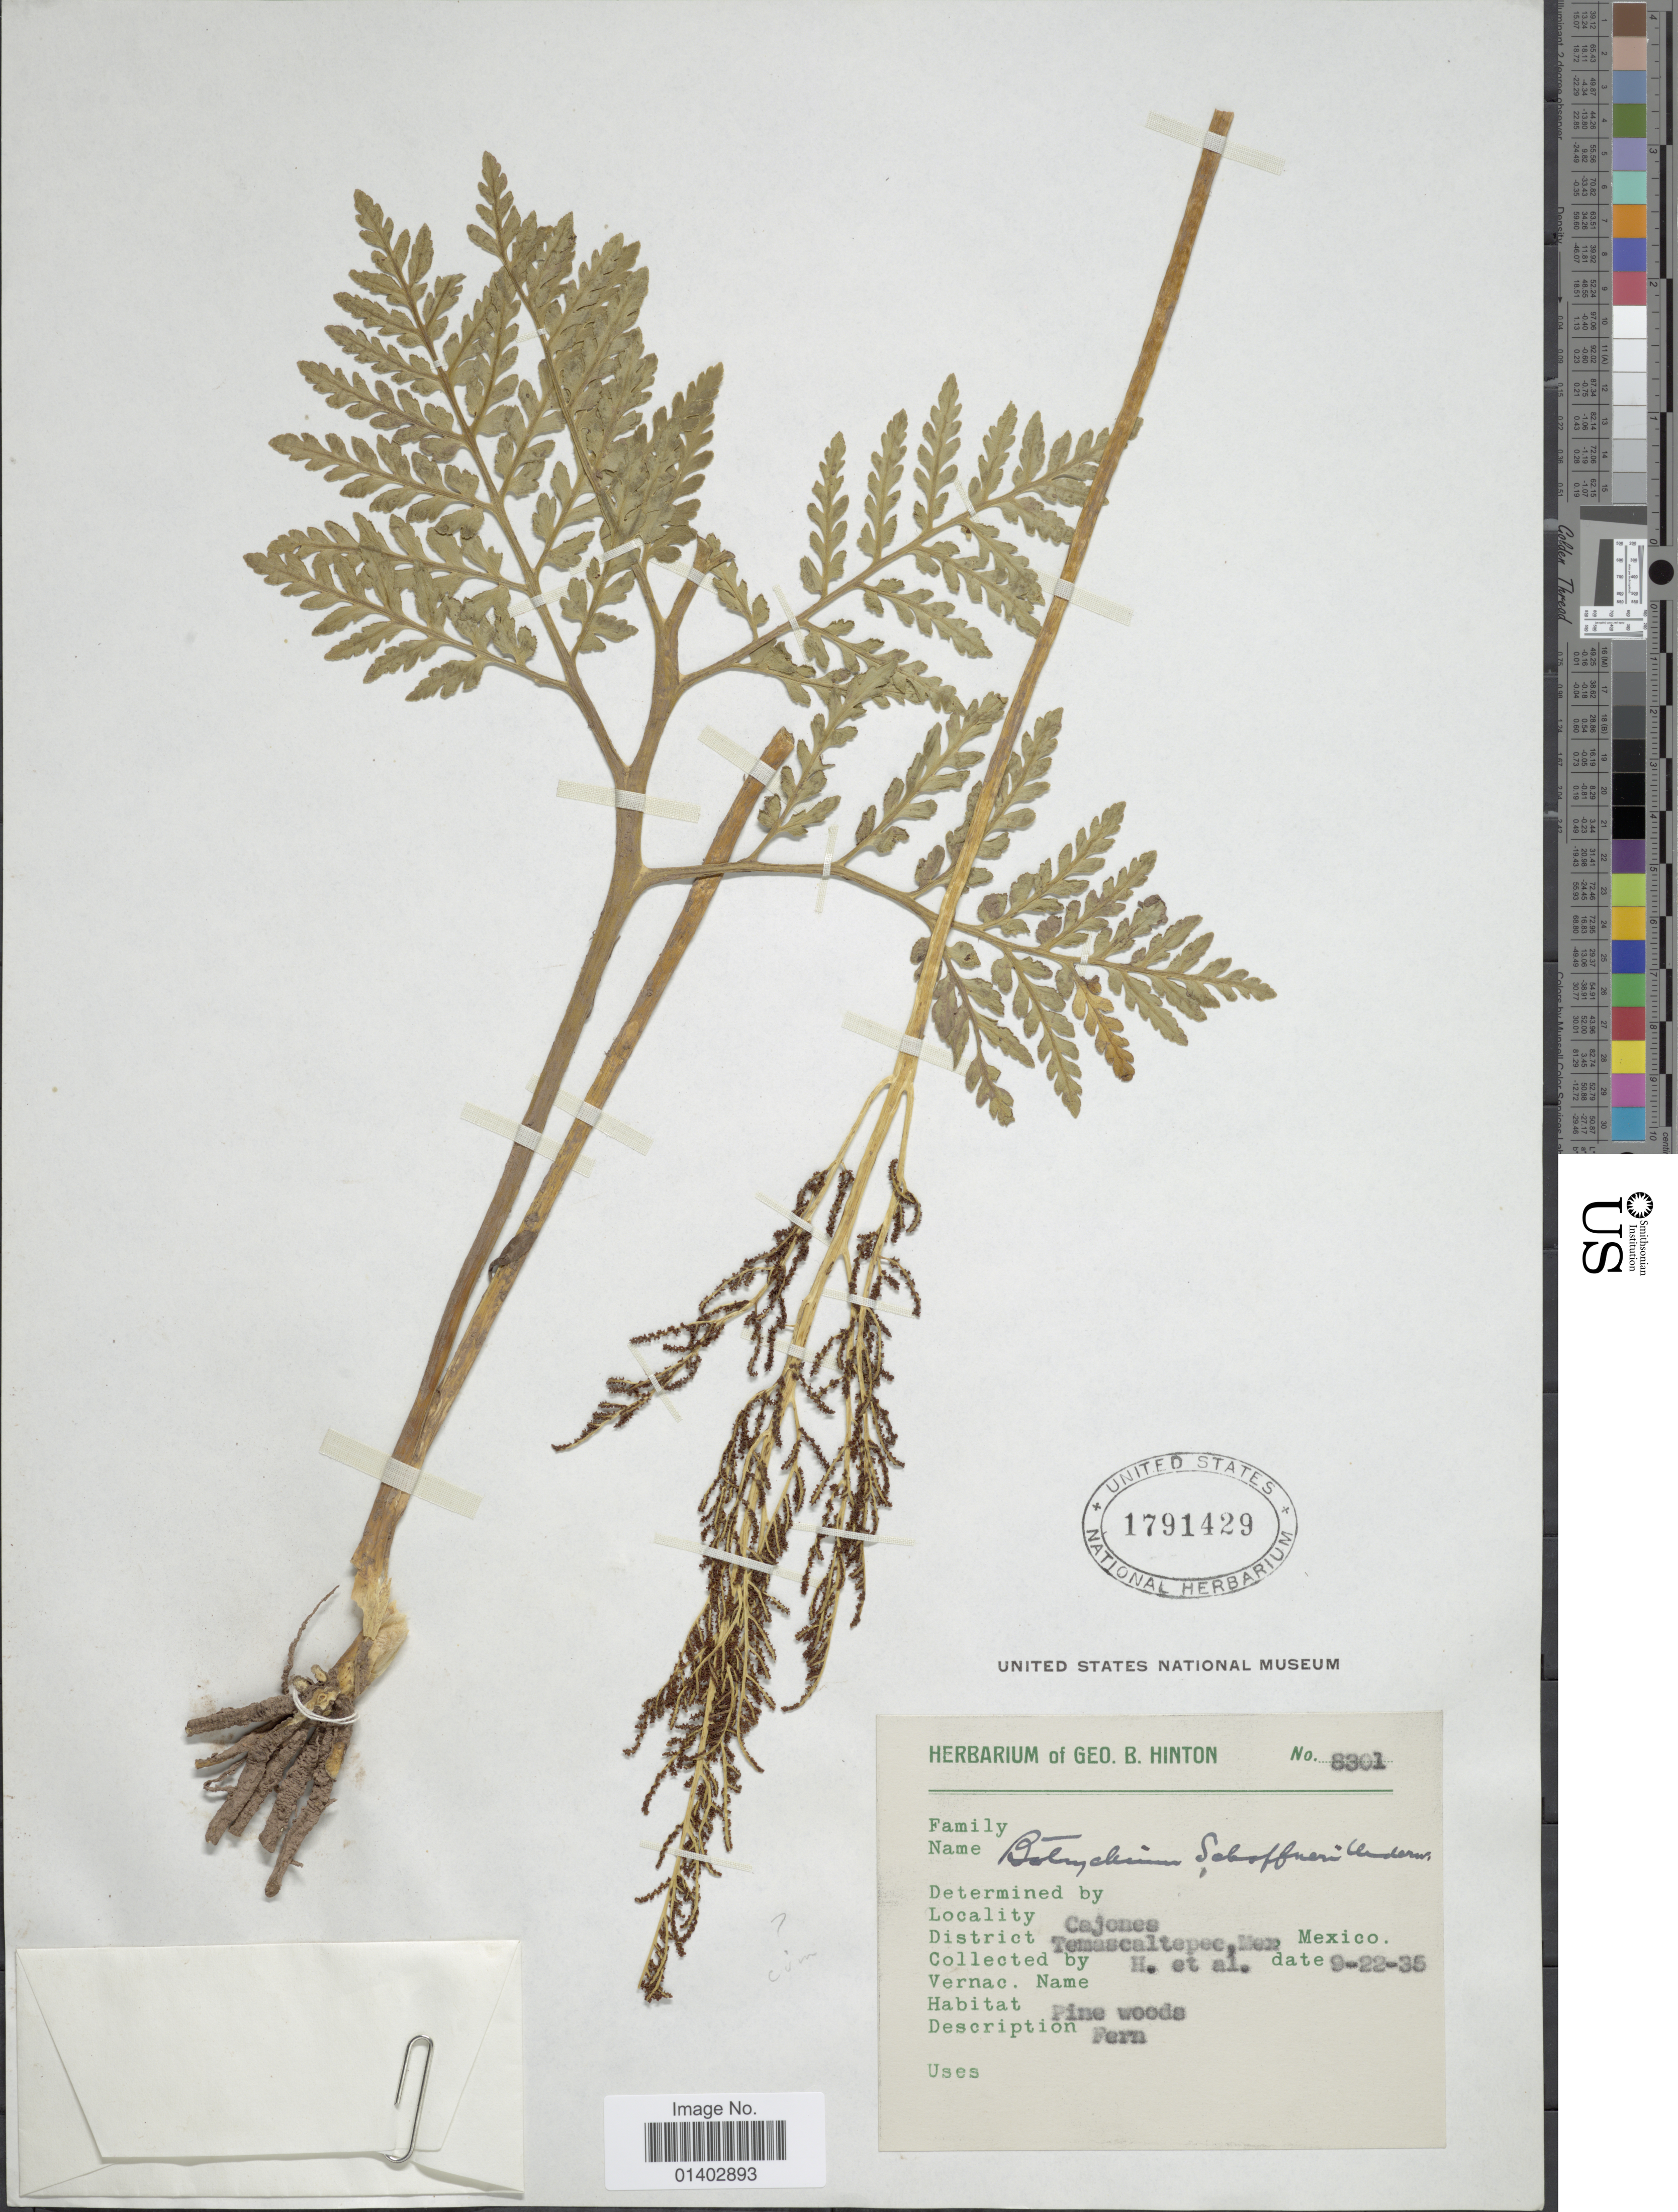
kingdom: Plantae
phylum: Tracheophyta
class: Polypodiopsida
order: Ophioglossales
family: Ophioglossaceae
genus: Botrychium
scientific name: Botrychium schaffneri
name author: Underw.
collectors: G. B. Hinton & et al.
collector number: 8301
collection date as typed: Transcribed d/m/y: 22/9/35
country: Mexico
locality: Cajones, District Temascaltepec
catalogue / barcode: US 1791429